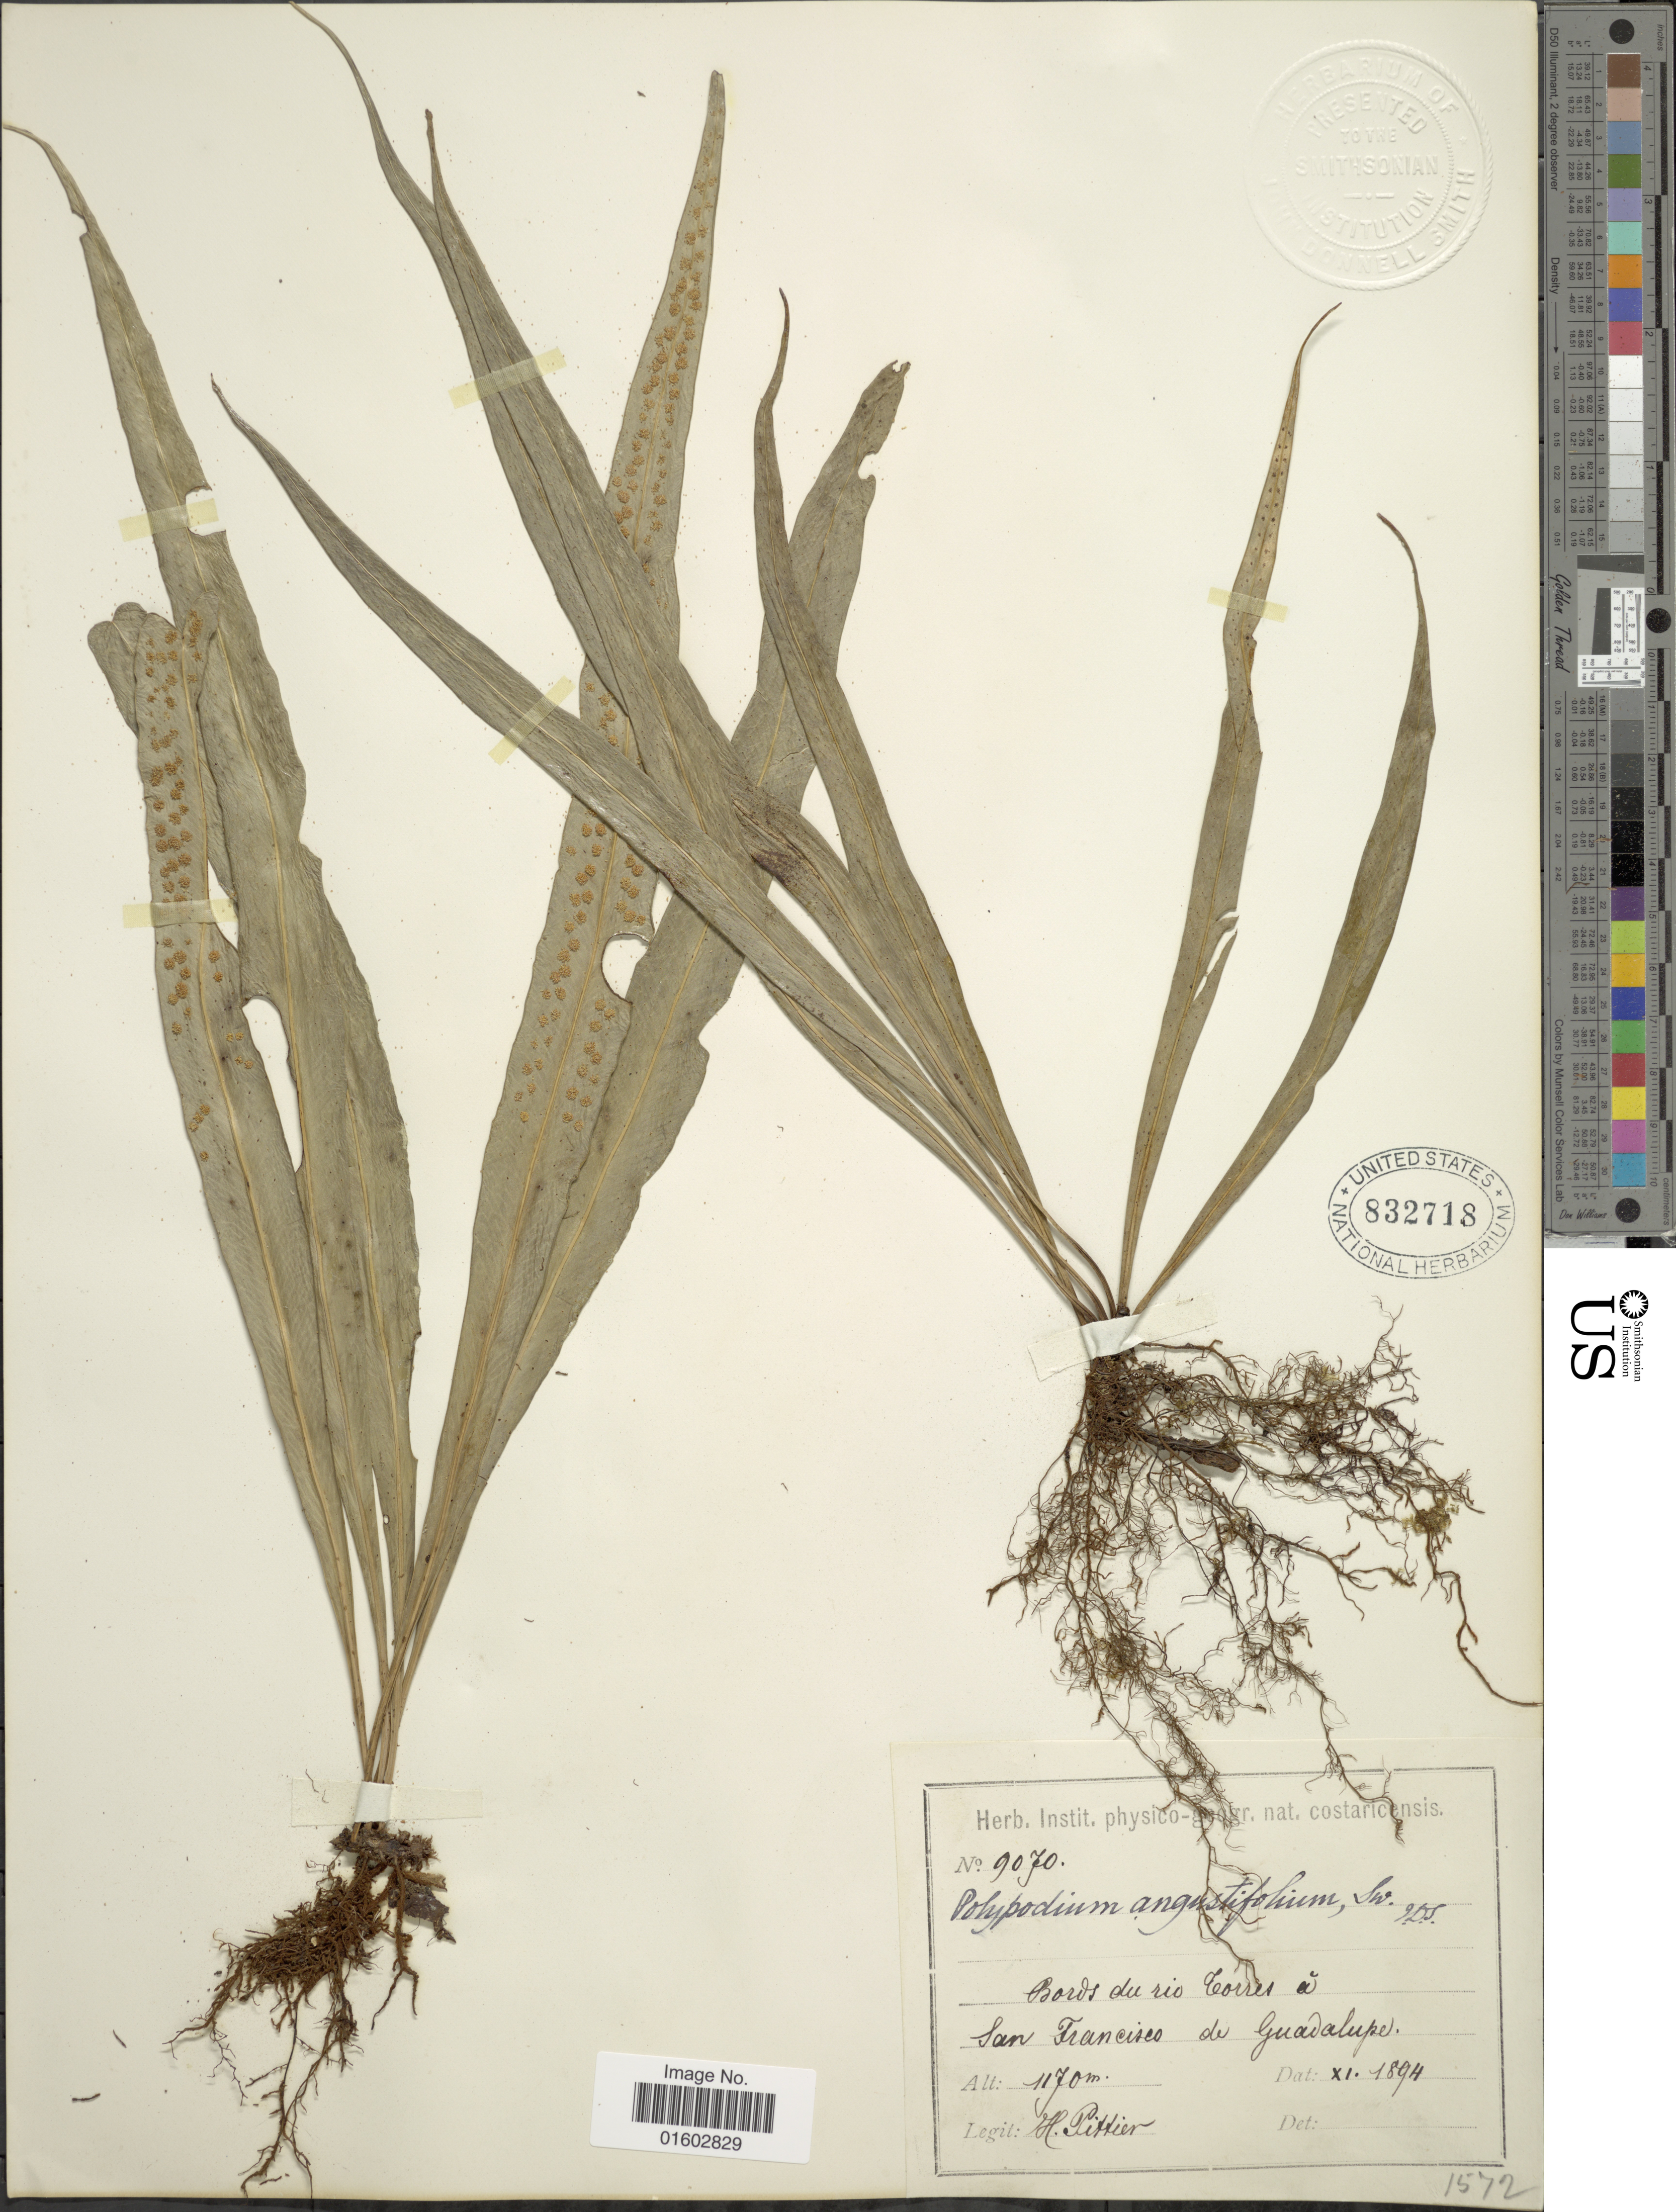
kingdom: Plantae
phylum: Tracheophyta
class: Polypodiopsida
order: Polypodiales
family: Polypodiaceae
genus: Campyloneurum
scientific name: Campyloneurum angustifolium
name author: (Sw.) Fée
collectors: H. F. Pittier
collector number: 9070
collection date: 1894-11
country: Costa Rica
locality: San Francies du Guadalupe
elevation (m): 1170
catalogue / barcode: US 832718